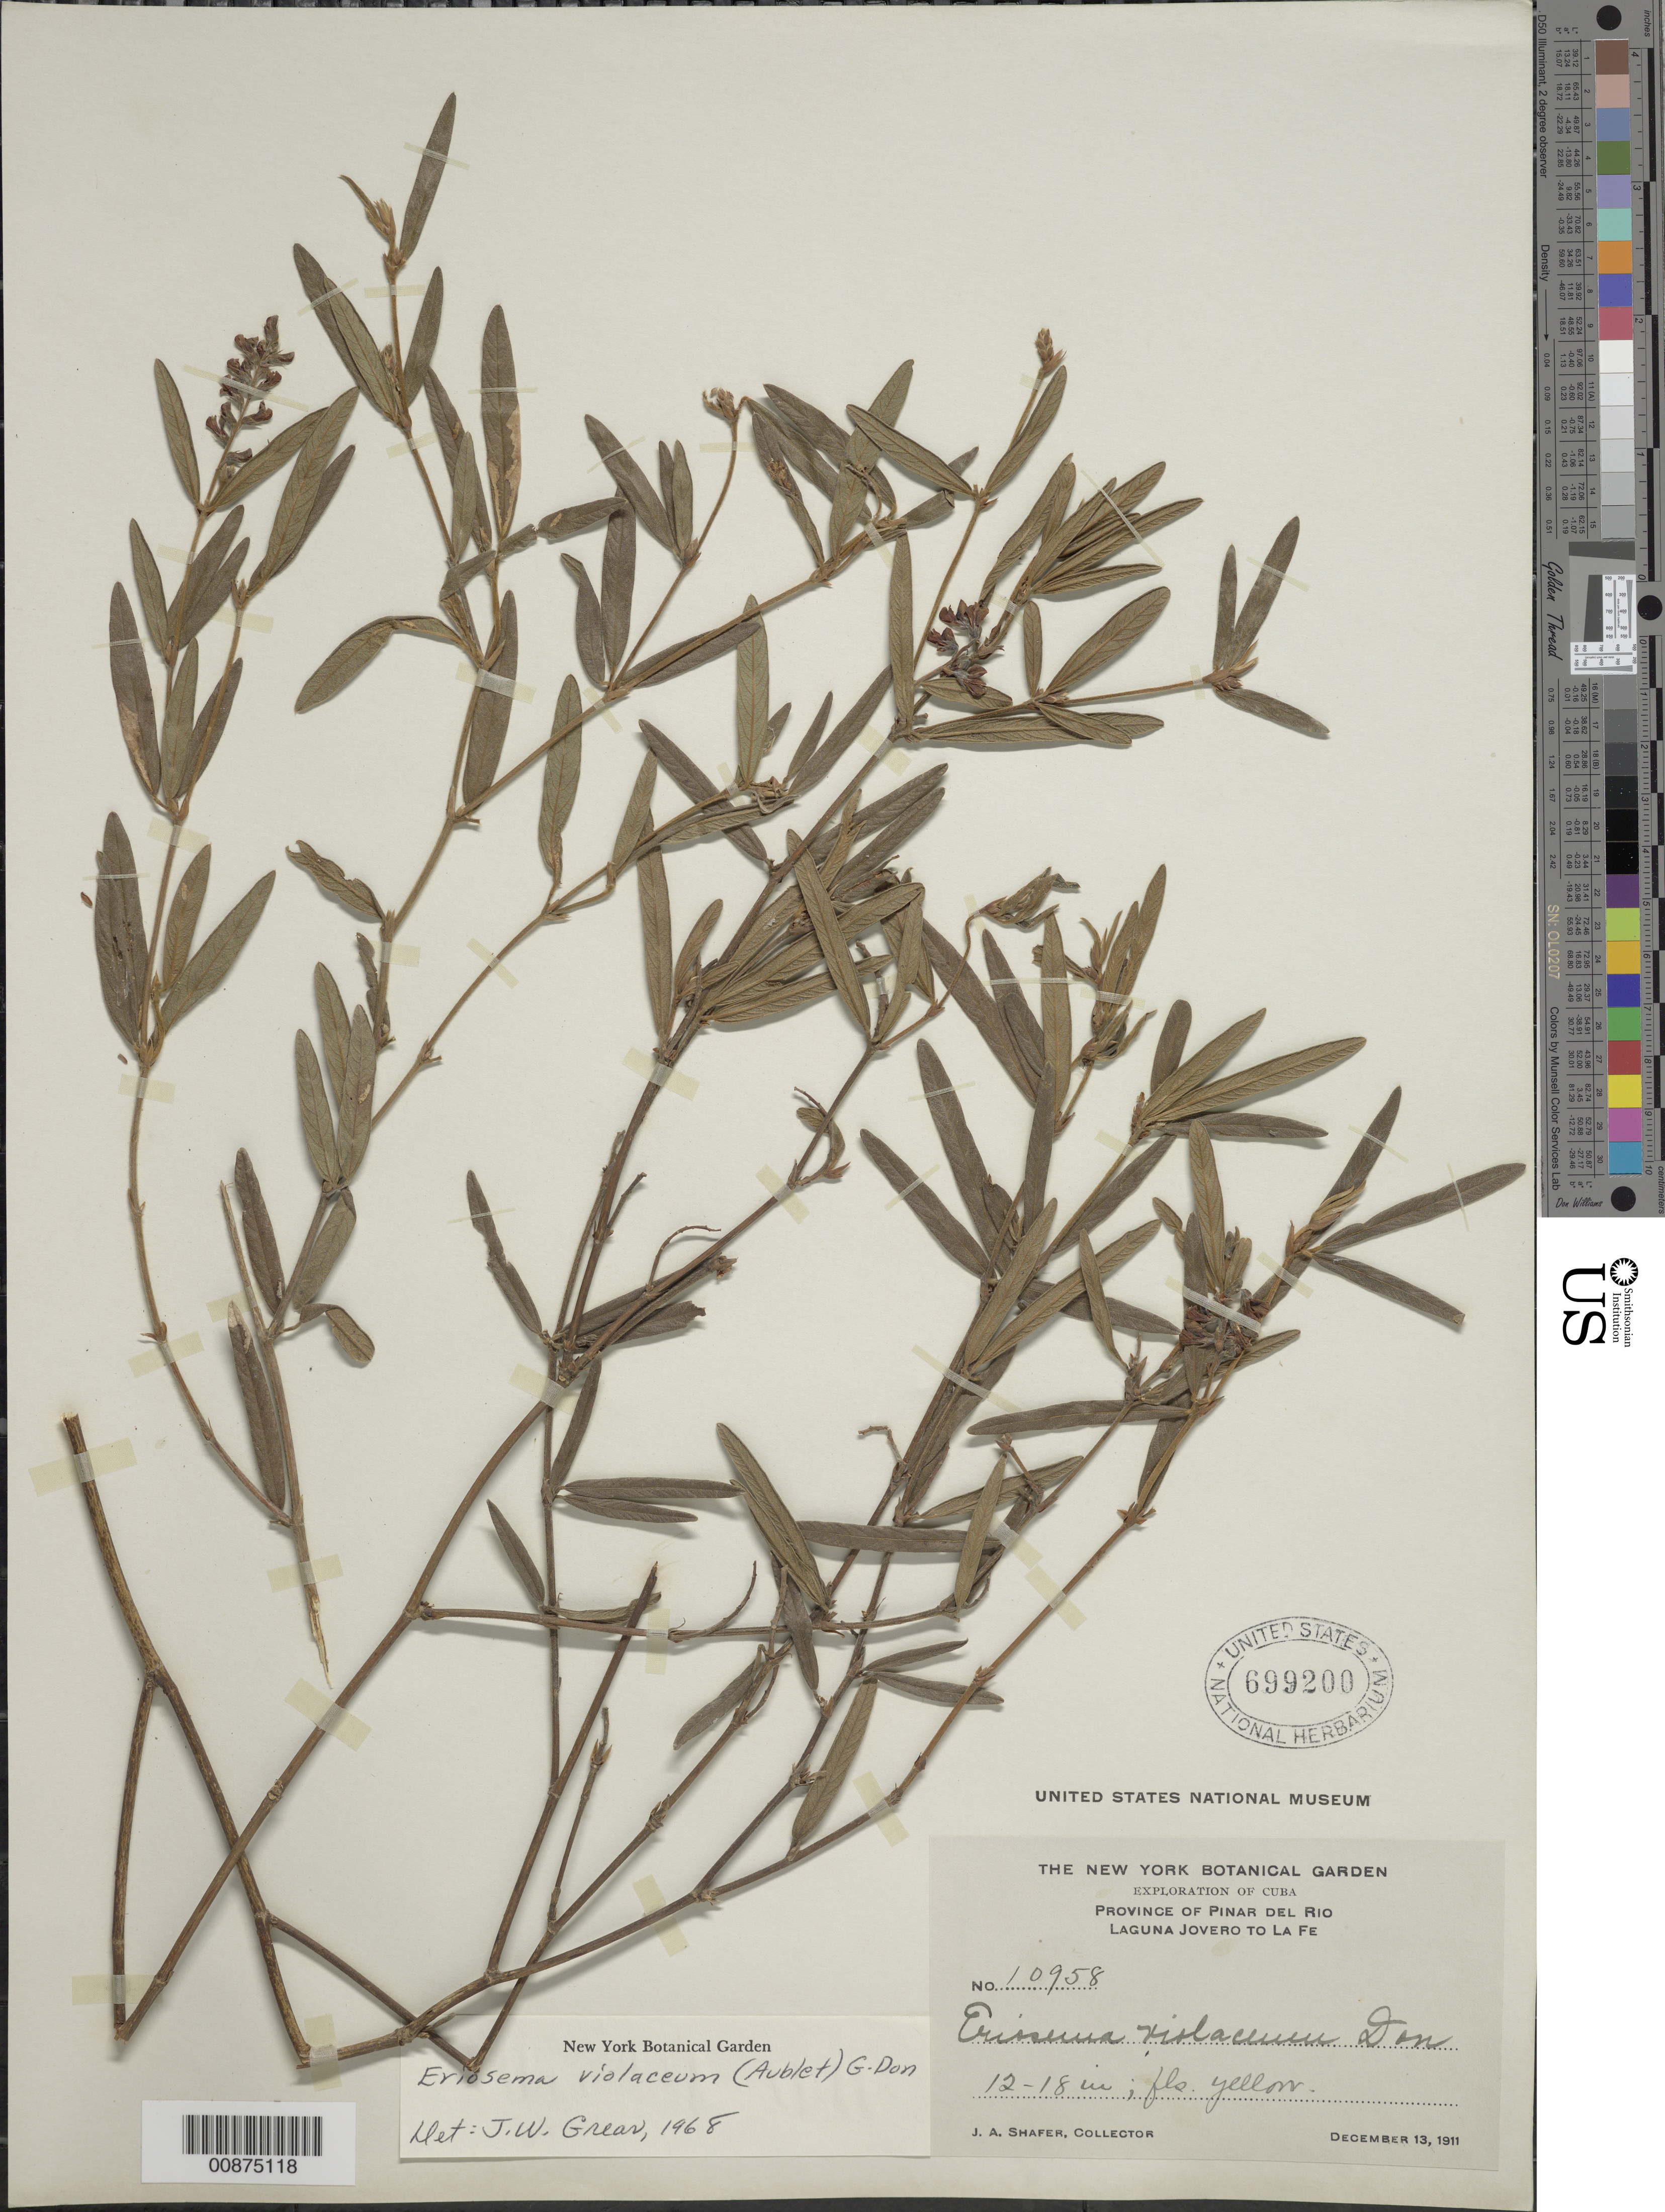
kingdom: Plantae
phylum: Tracheophyta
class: Magnoliopsida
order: Fabales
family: Fabaceae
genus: Eriosema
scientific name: Eriosema violaceum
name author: (Aubl.) G. Don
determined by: Grear, J. W., Jr.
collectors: J. A. Shafer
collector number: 10958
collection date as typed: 13 Dec 1911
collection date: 1911-12-13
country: Cuba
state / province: Pinar del Rio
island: Cuba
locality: Laguna Jovero to La Fé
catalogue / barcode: US 699200